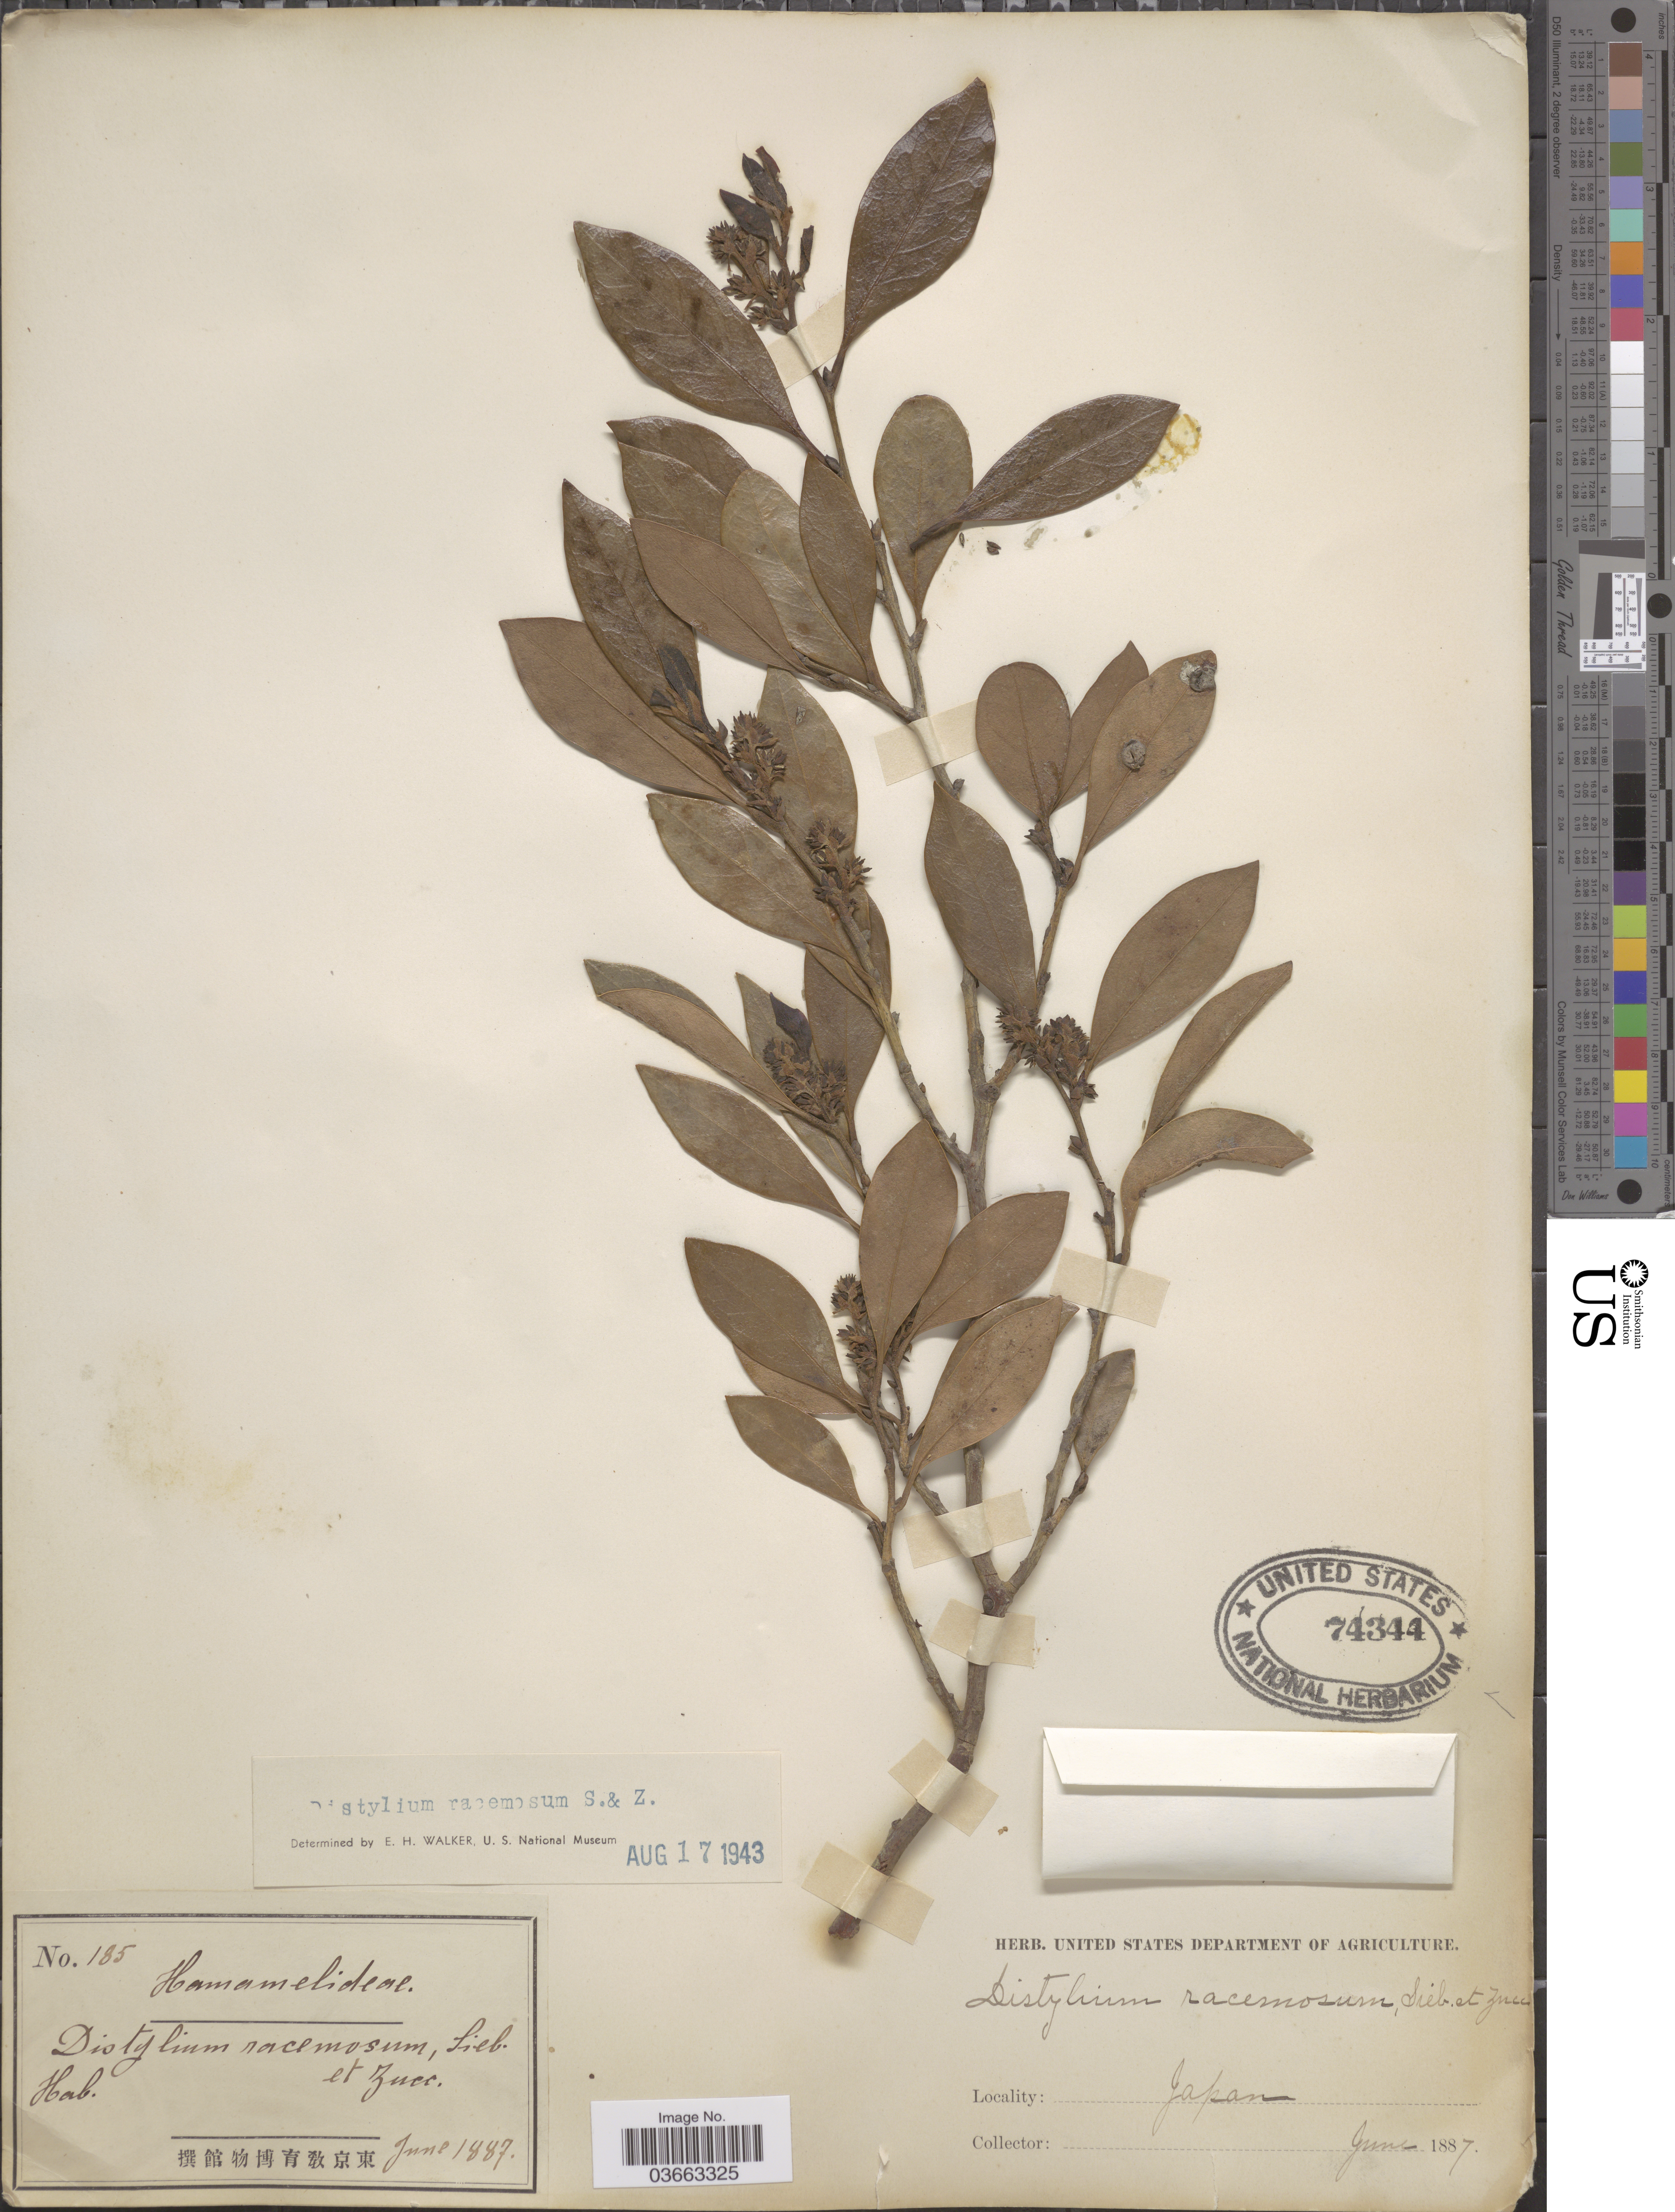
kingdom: Plantae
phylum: Tracheophyta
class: Magnoliopsida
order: Saxifragales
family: Hamamelidaceae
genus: Distylium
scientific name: Distylium racemosum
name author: Siebold & Zucc.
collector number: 185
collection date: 1887-06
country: Japan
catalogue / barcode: US 74344